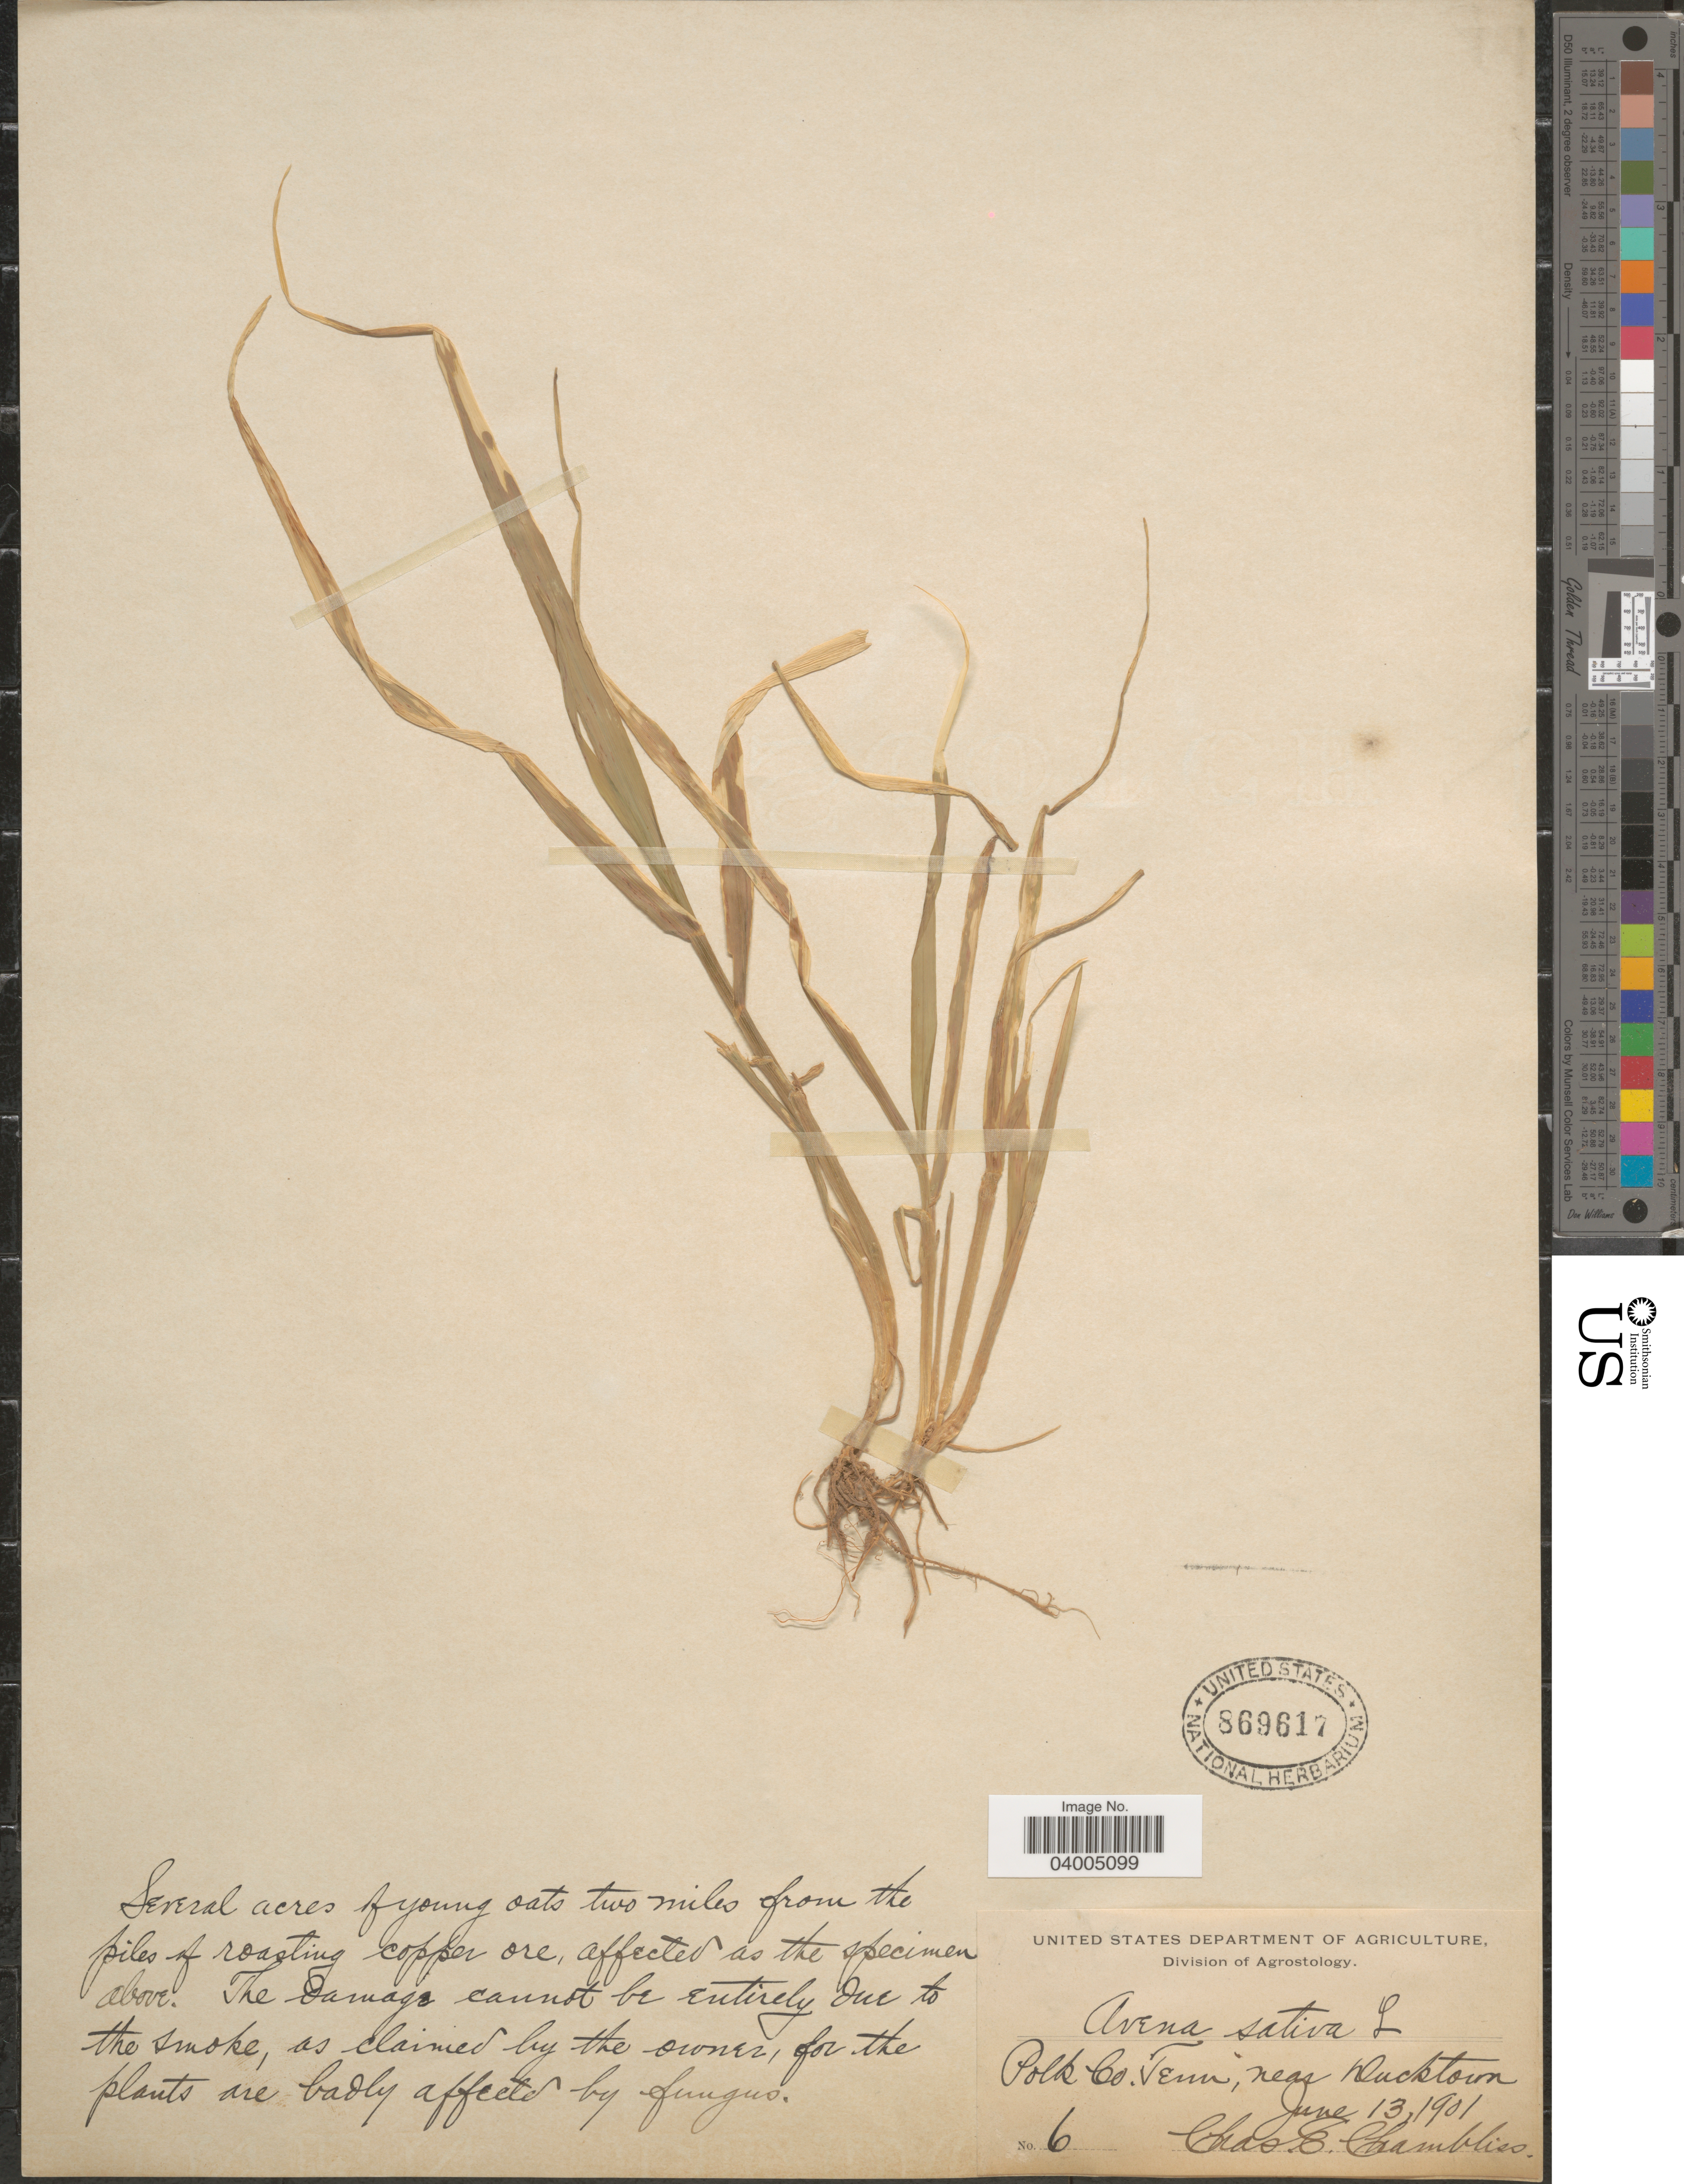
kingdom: Plantae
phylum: Tracheophyta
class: Liliopsida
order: Poales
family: Poaceae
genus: Avena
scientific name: Avena sativa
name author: L.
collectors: C. Chambliss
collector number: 6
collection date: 1901-06-13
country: United States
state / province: Tennessee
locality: Polk Co., near Ducktown.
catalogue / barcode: US 869617